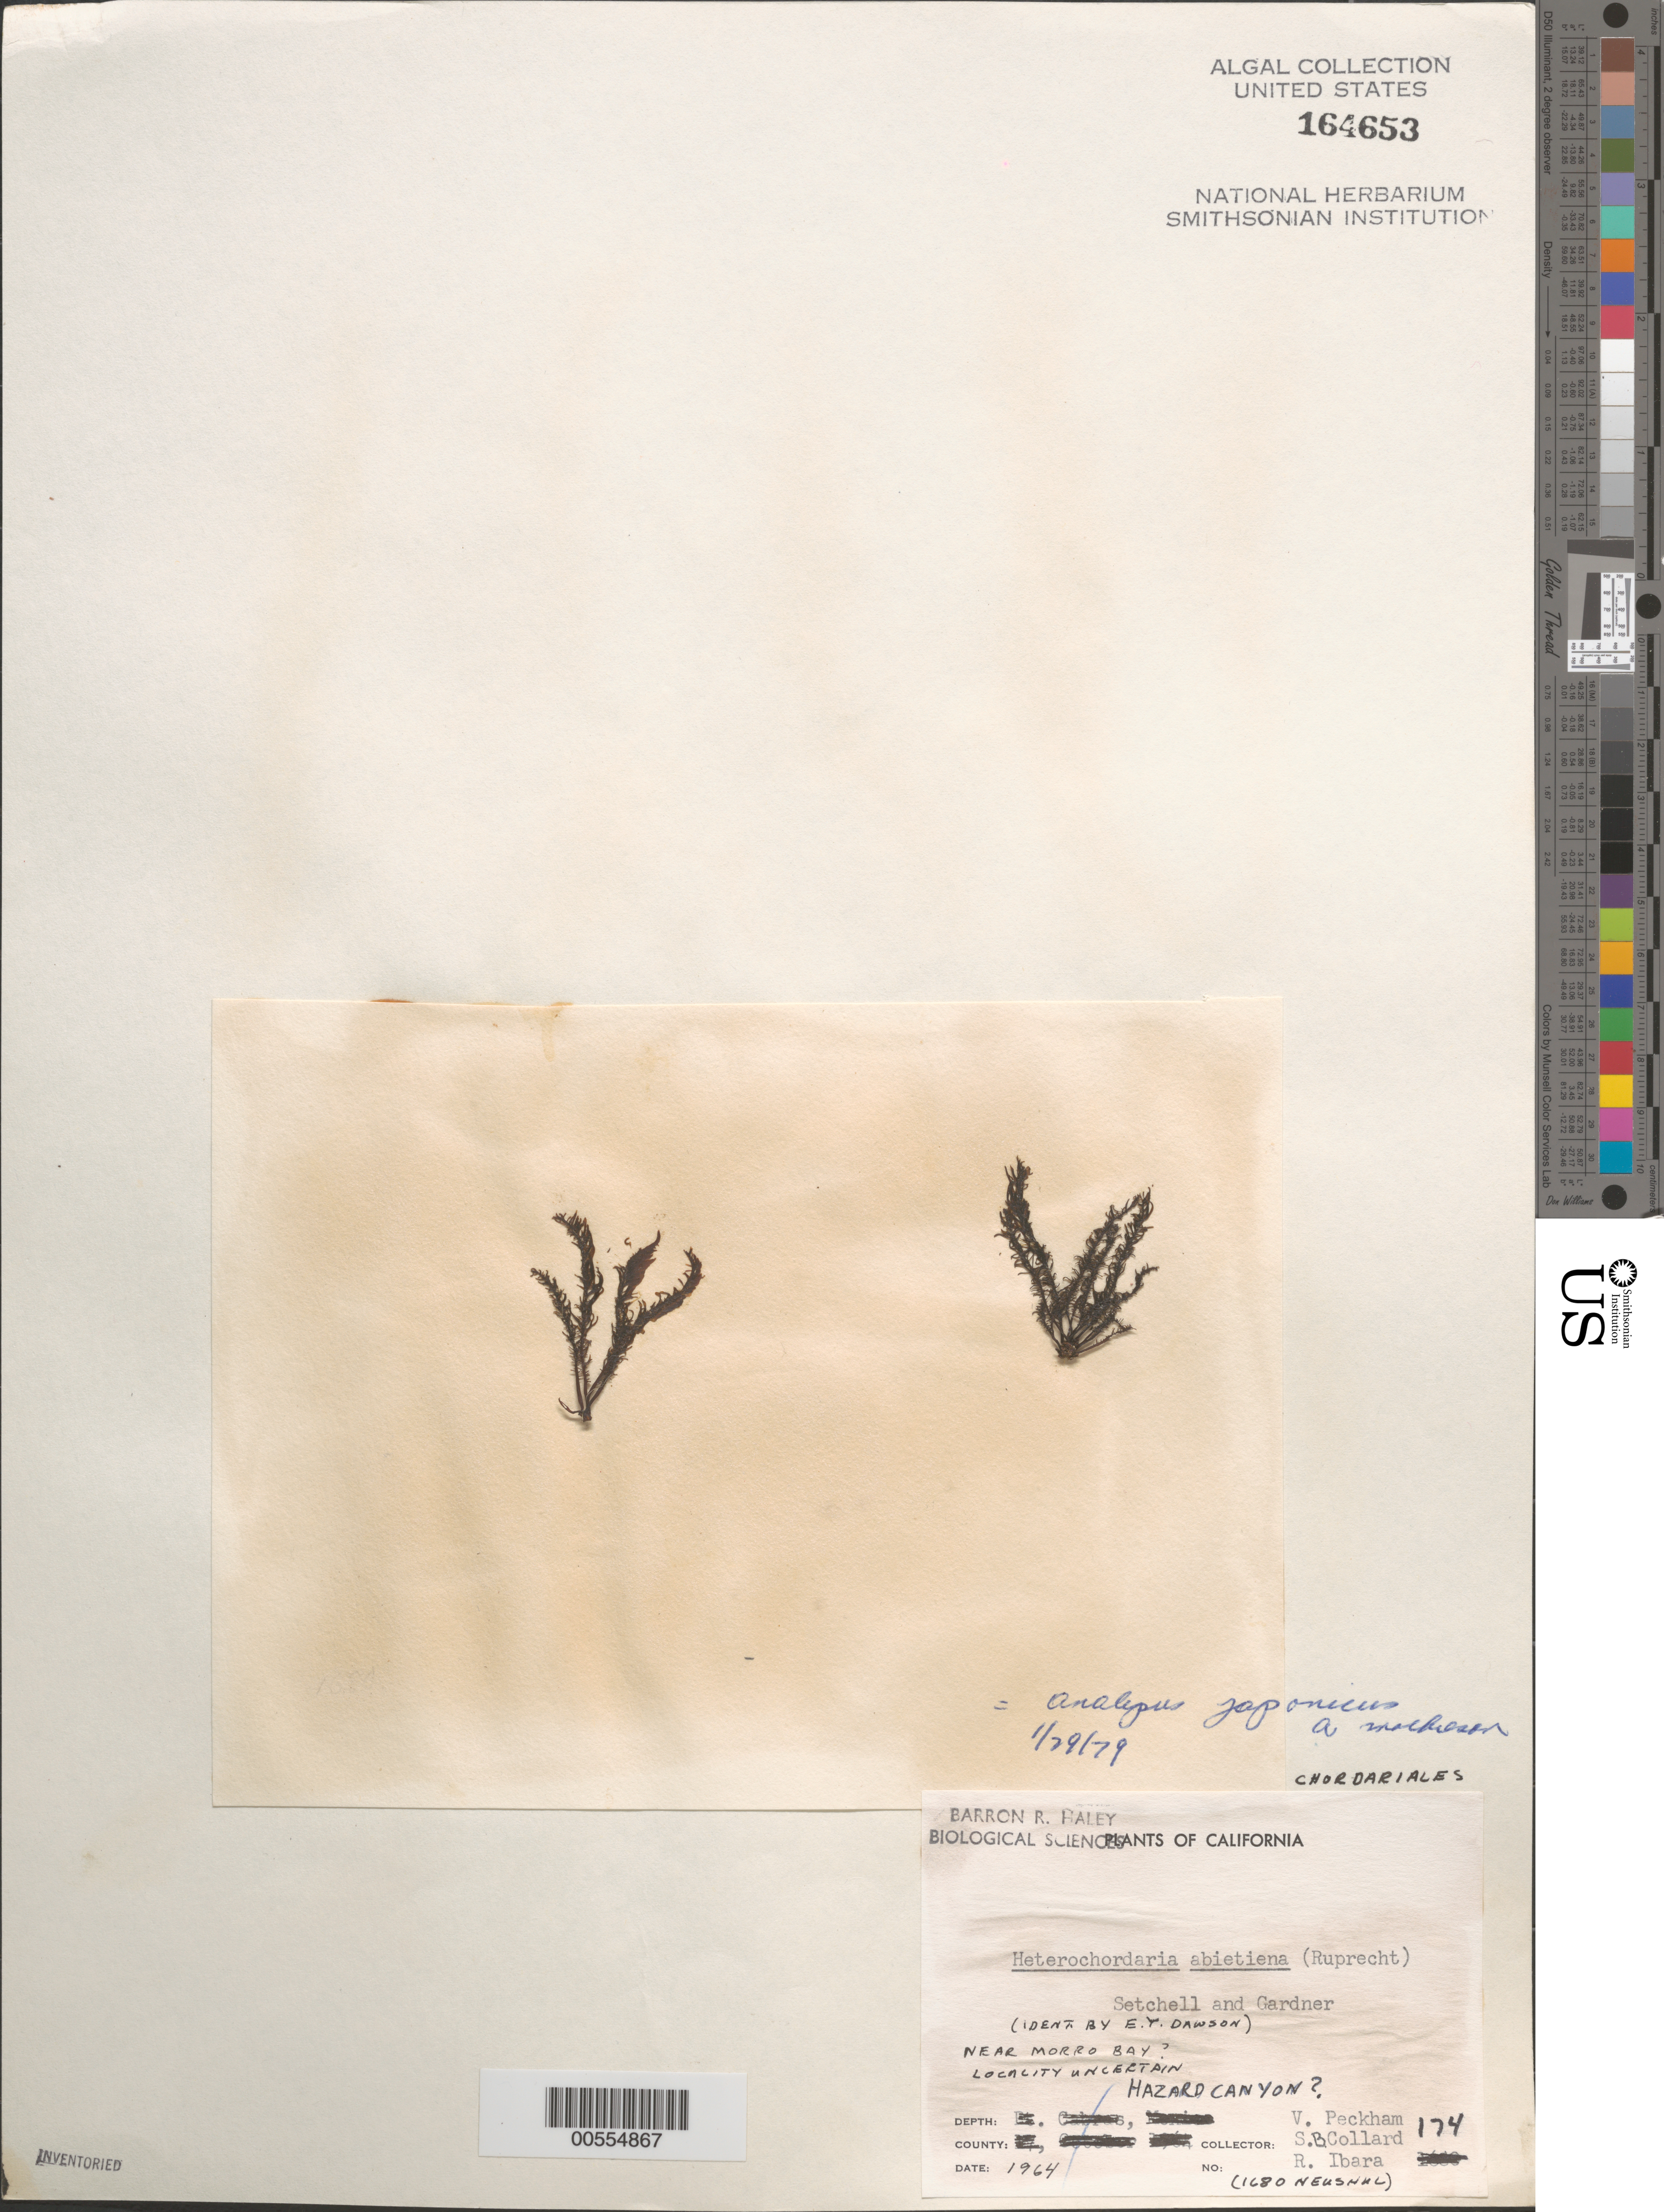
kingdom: Chromista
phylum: Ochrophyta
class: Phaeophyceae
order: Ectocarpales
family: Chordariaceae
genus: Analipus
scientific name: Analipus japonicus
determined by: Mathieson, A. C.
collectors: V. Peckham, S. Collard & R. Ibara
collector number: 174 & NEUSHUL 1680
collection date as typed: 1964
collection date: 1964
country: United States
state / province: California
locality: Near Morro Bay or Hazard Canyon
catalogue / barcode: US 164653